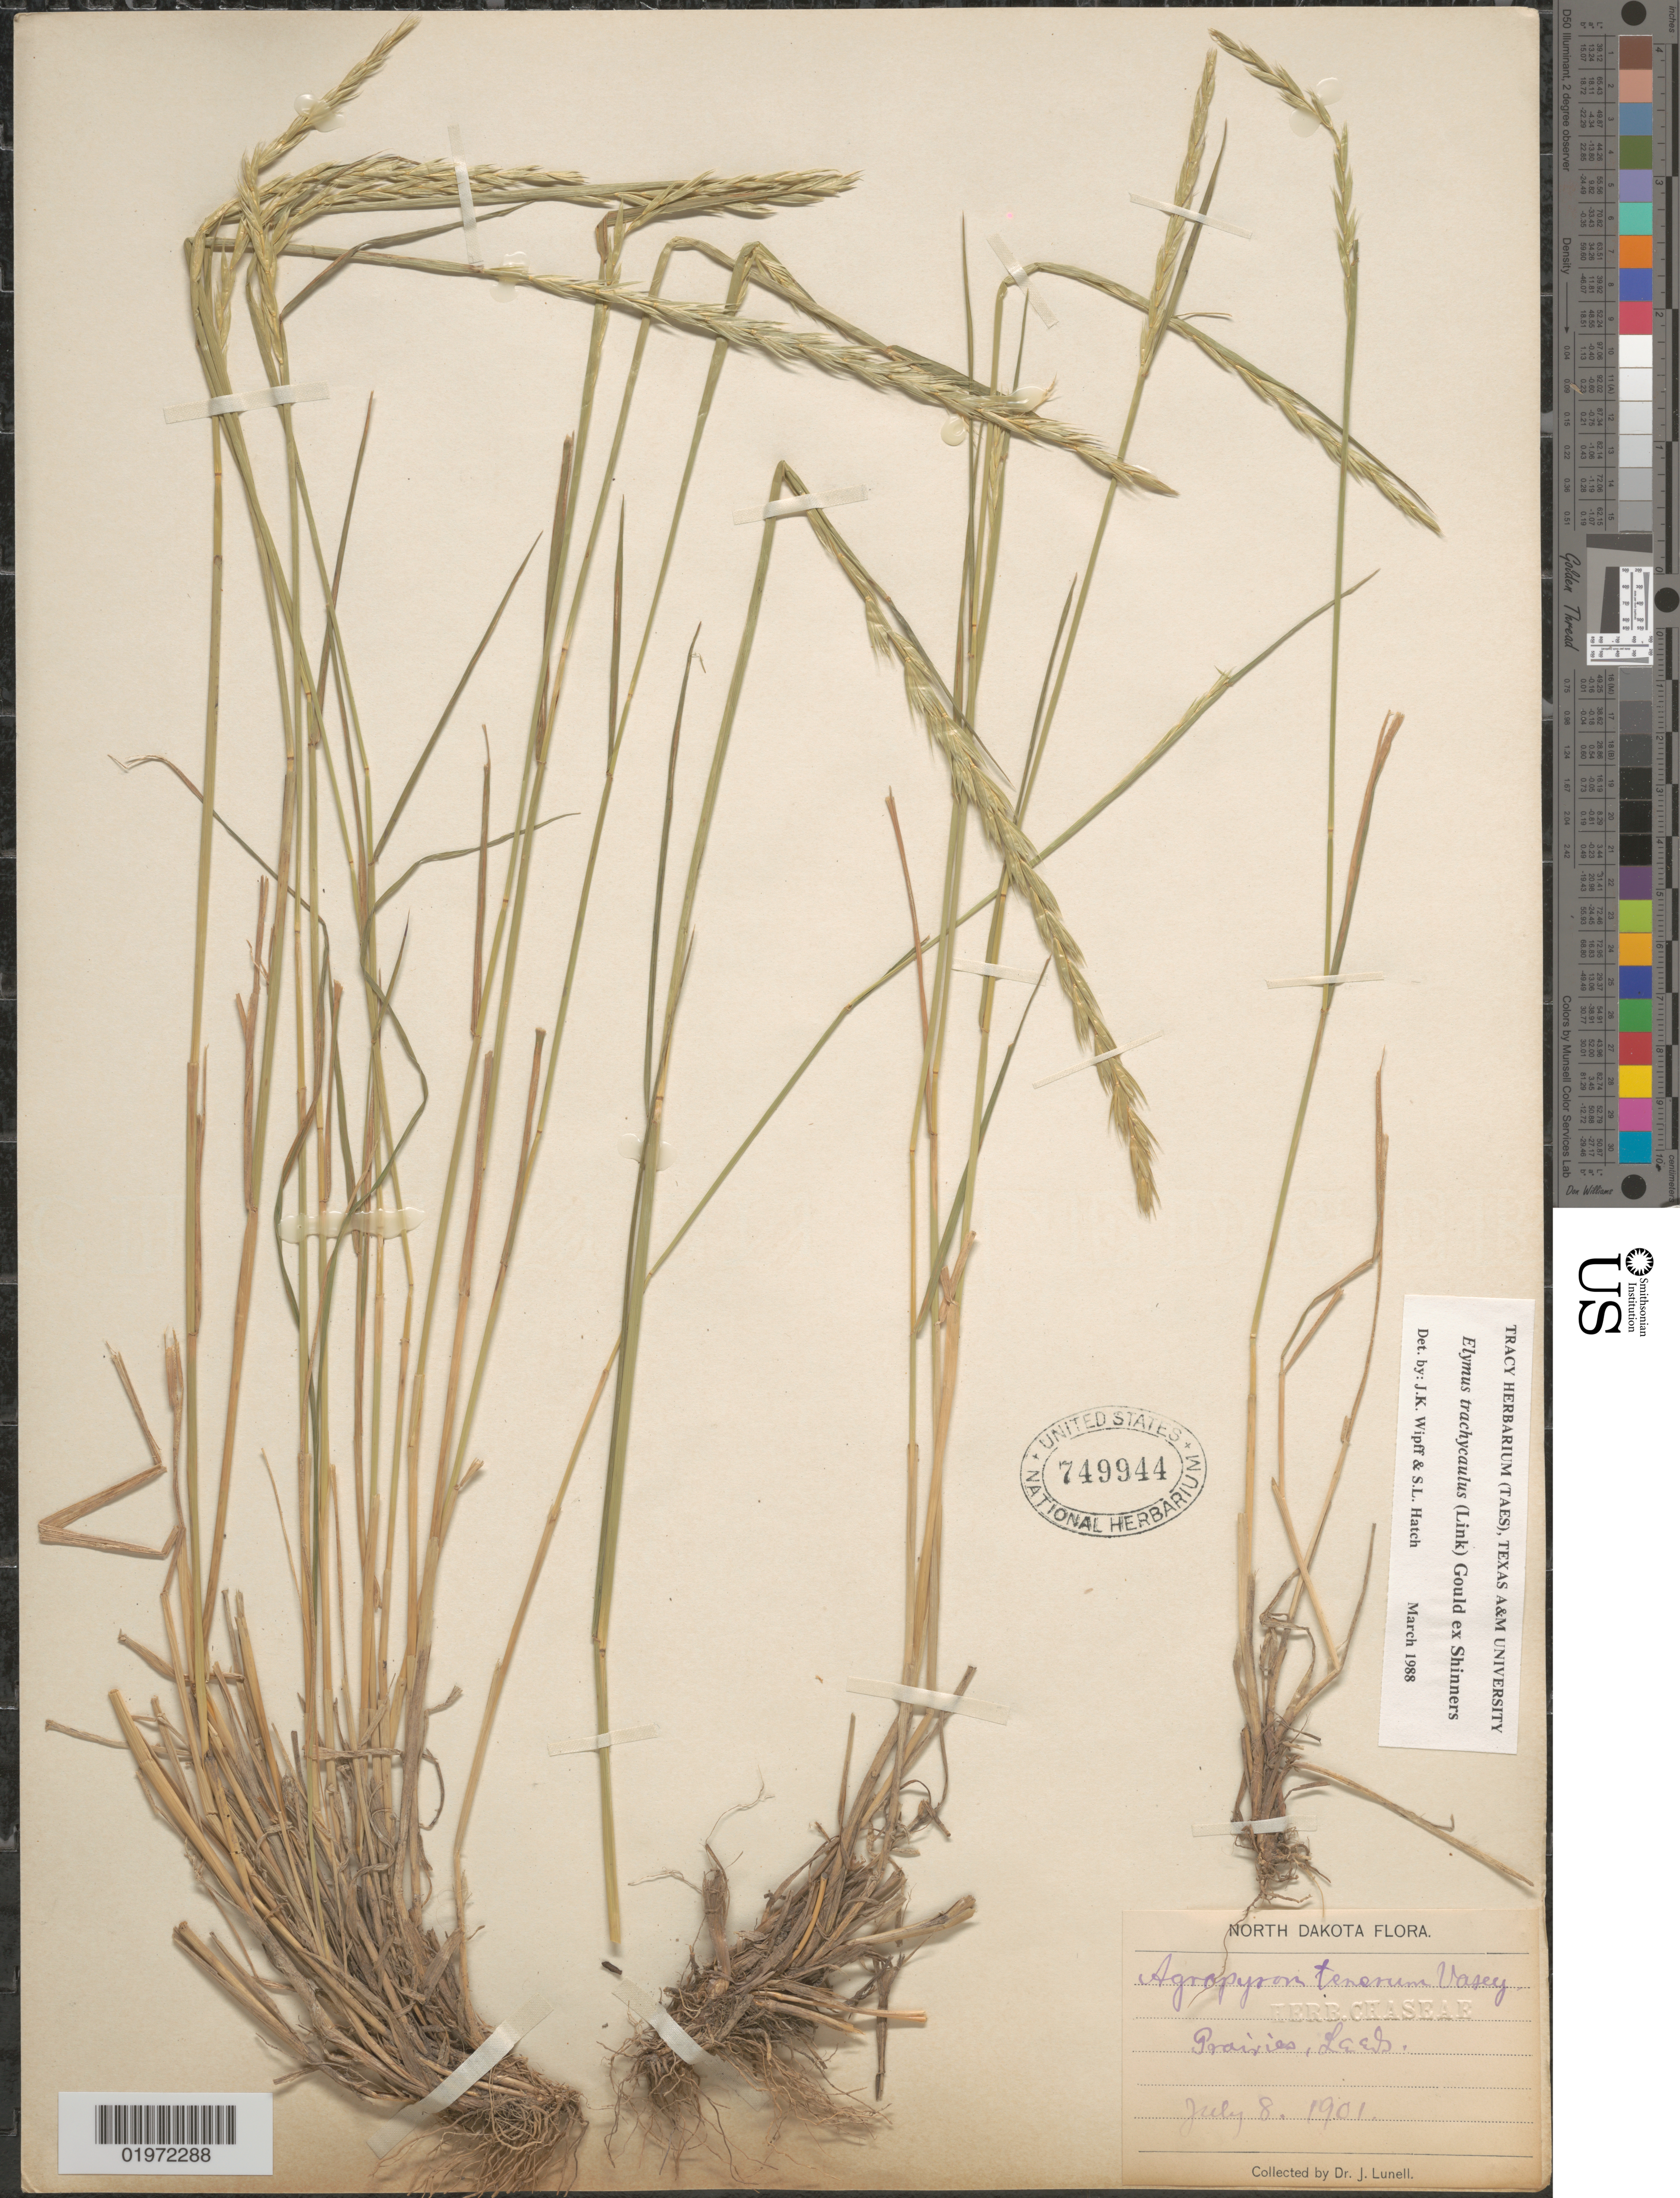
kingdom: Plantae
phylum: Tracheophyta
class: Liliopsida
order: Poales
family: Poaceae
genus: Elymus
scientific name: Elymus trachycaulus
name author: (Link) Gould ex Shinners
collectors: J. Lunell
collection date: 1901-07-08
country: United States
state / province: North Dakota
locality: Prairies, Leeds.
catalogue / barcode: US 749944